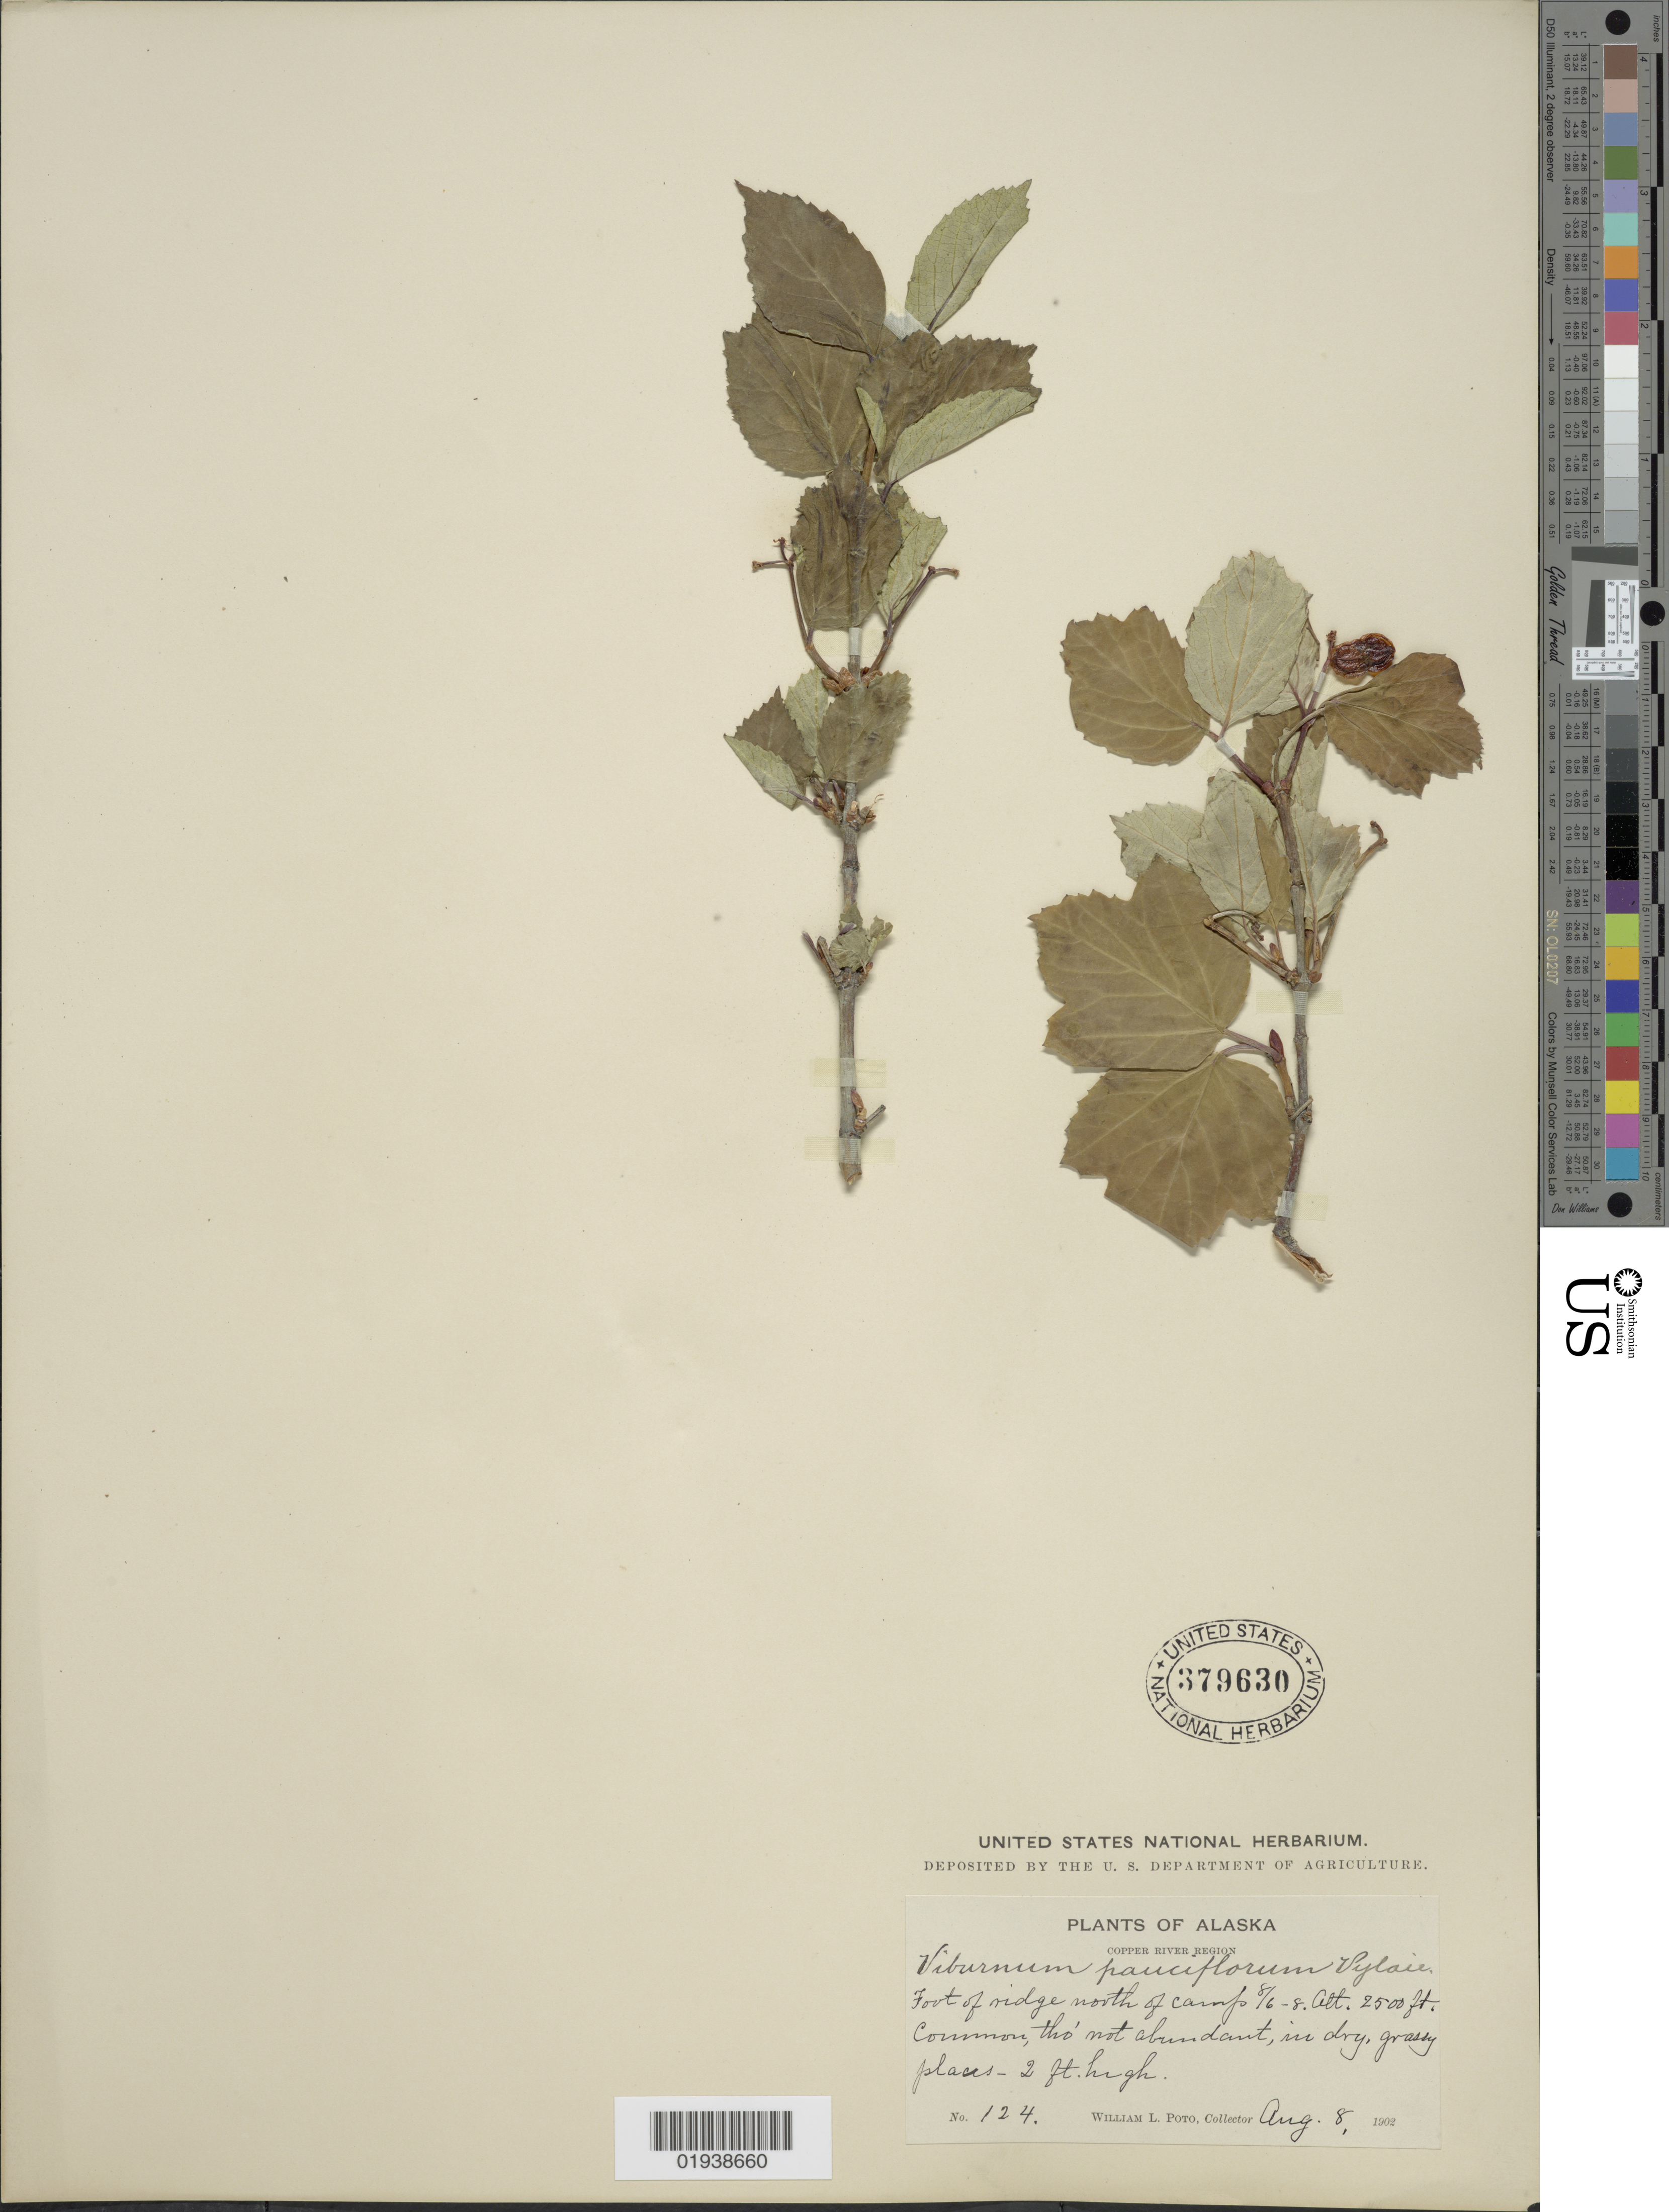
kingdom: Plantae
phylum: Tracheophyta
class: Magnoliopsida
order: Dipsacales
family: Viburnaceae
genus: Viburnum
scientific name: Viburnum edule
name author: (Michx.) Raf.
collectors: W. Poto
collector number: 124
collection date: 1902-08-08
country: United States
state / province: Alaska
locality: Copper River Region. Foot of ridge north of camp 8/6-8.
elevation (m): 762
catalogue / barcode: US 379630